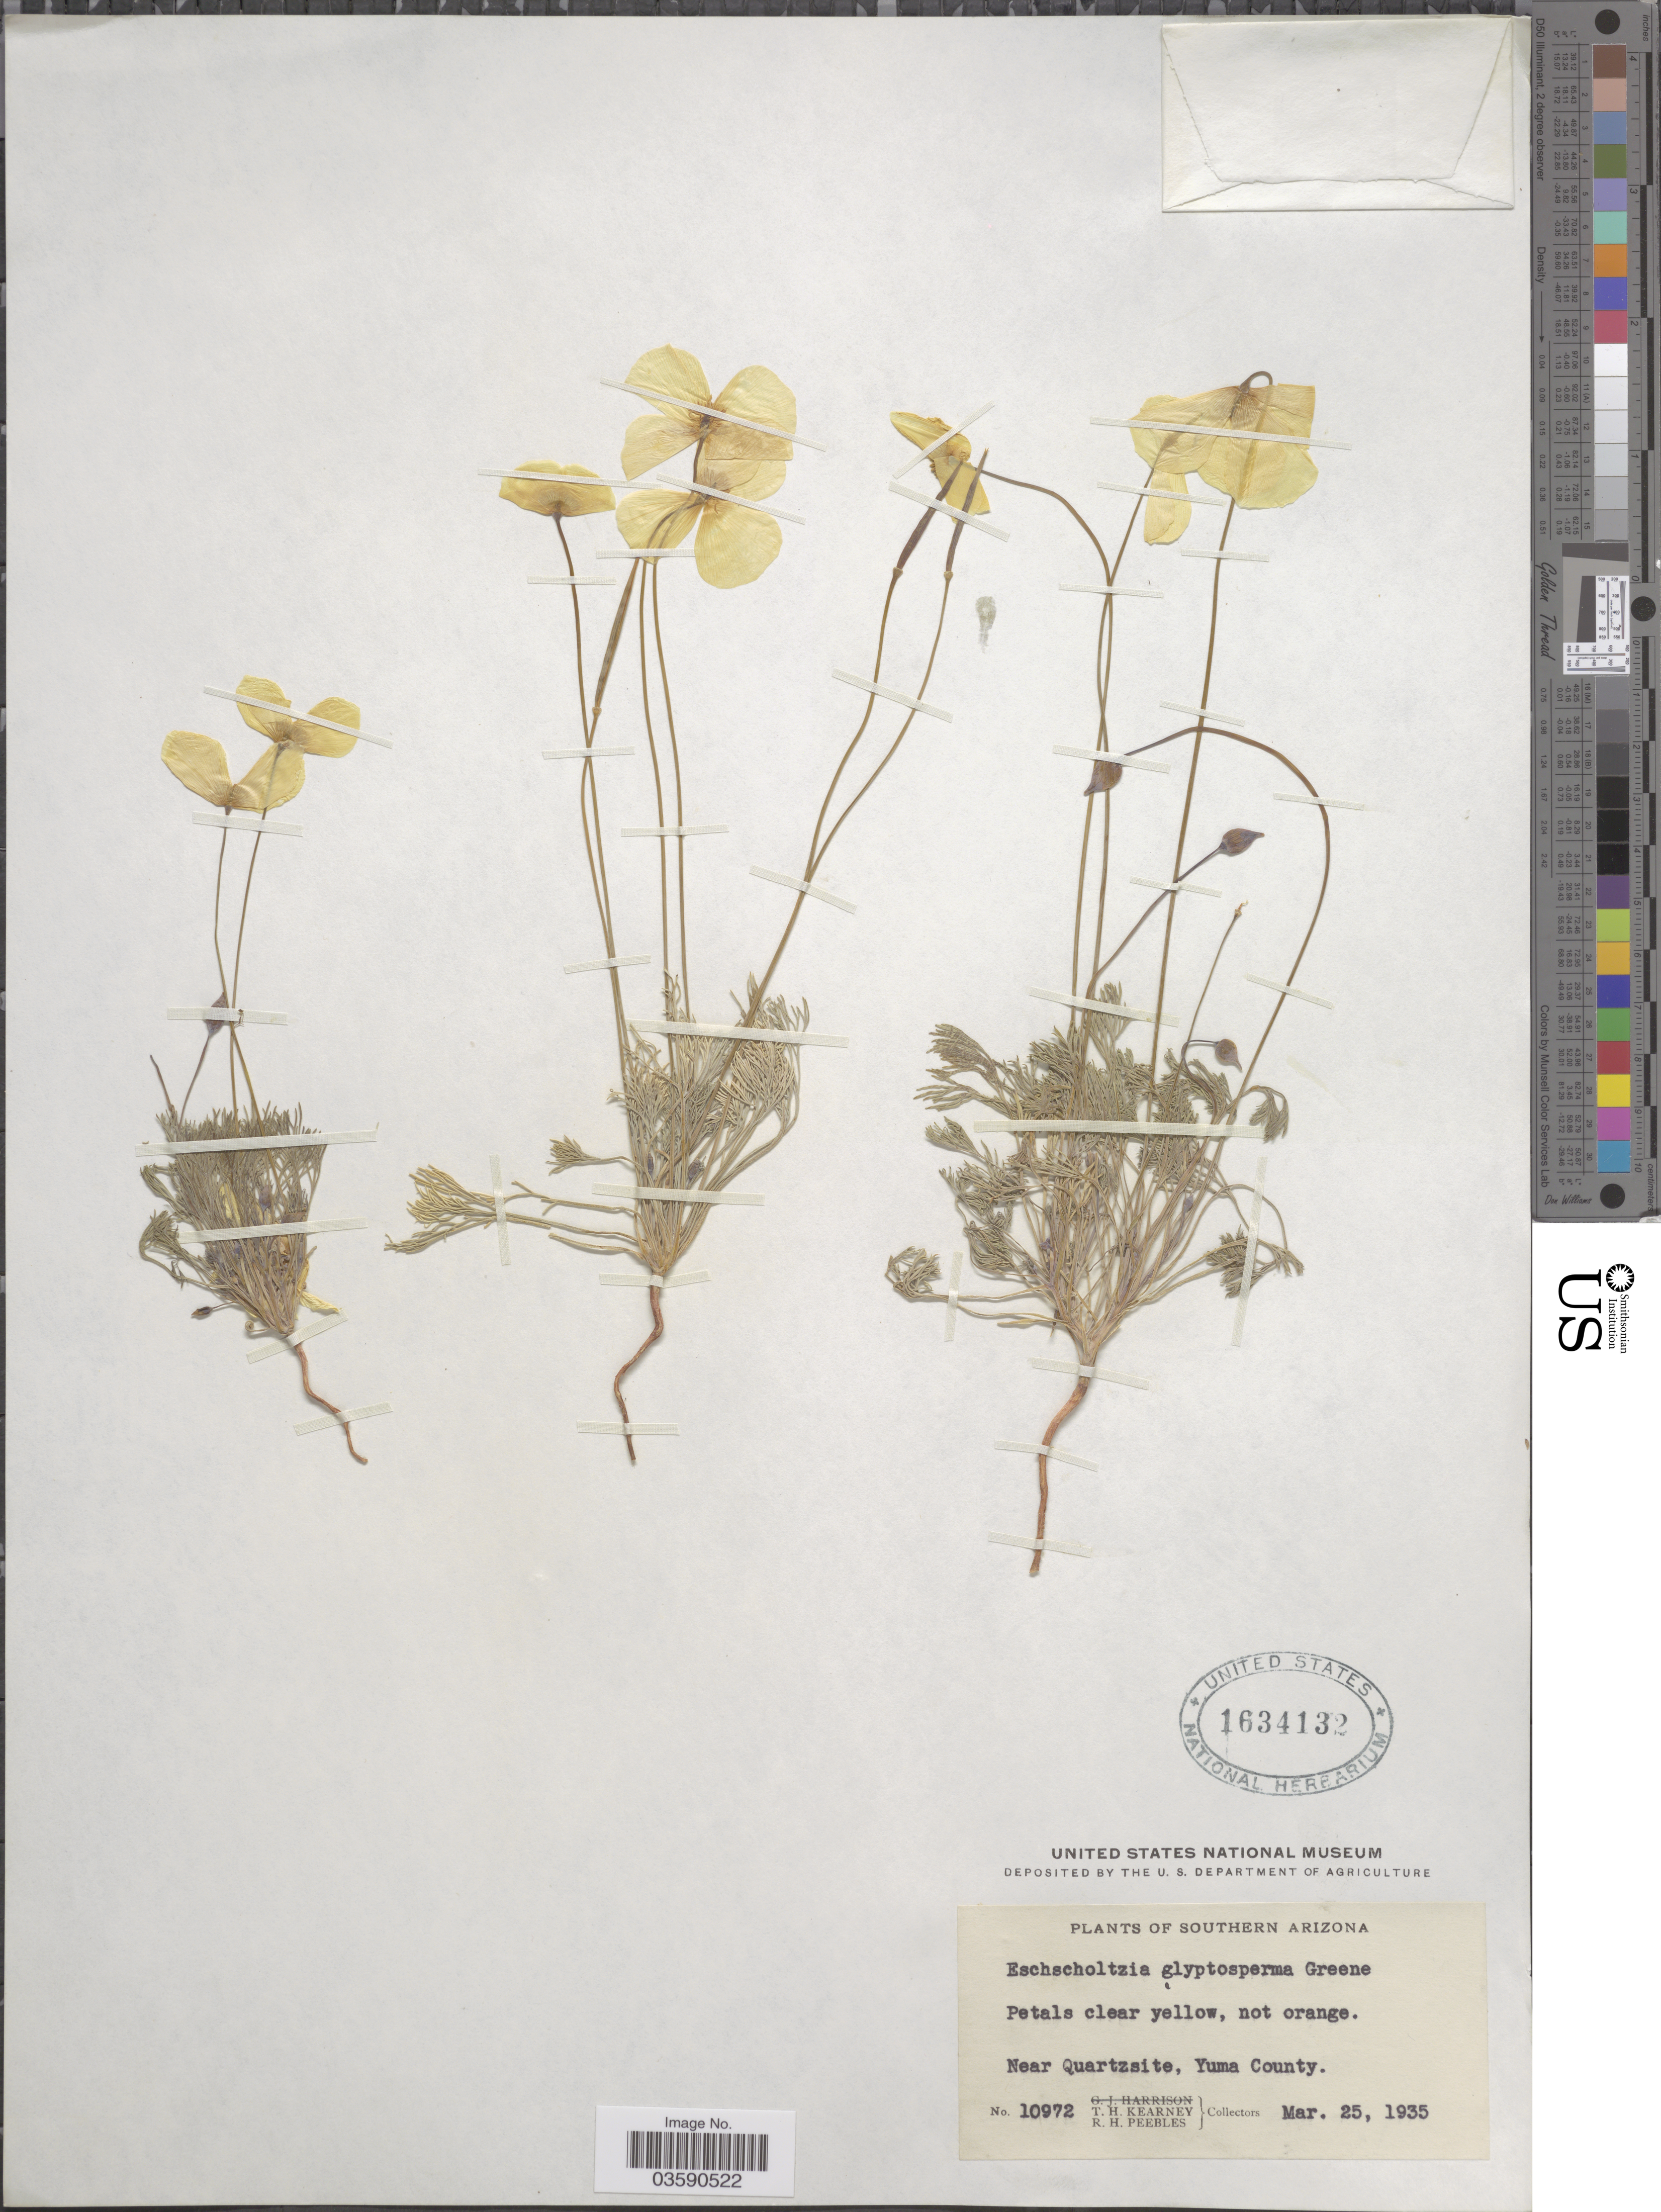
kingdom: Plantae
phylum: Tracheophyta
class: Magnoliopsida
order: Ranunculales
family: Papaveraceae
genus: Eschscholzia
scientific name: Eschscholzia glyptosperma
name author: Greene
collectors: T. H. Kearney & R. H. Peebles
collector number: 10972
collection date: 1935-03-25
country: United States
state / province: Arizona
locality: Southern Arizona. Near Quartzsite, Yuma County.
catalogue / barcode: US 1634132